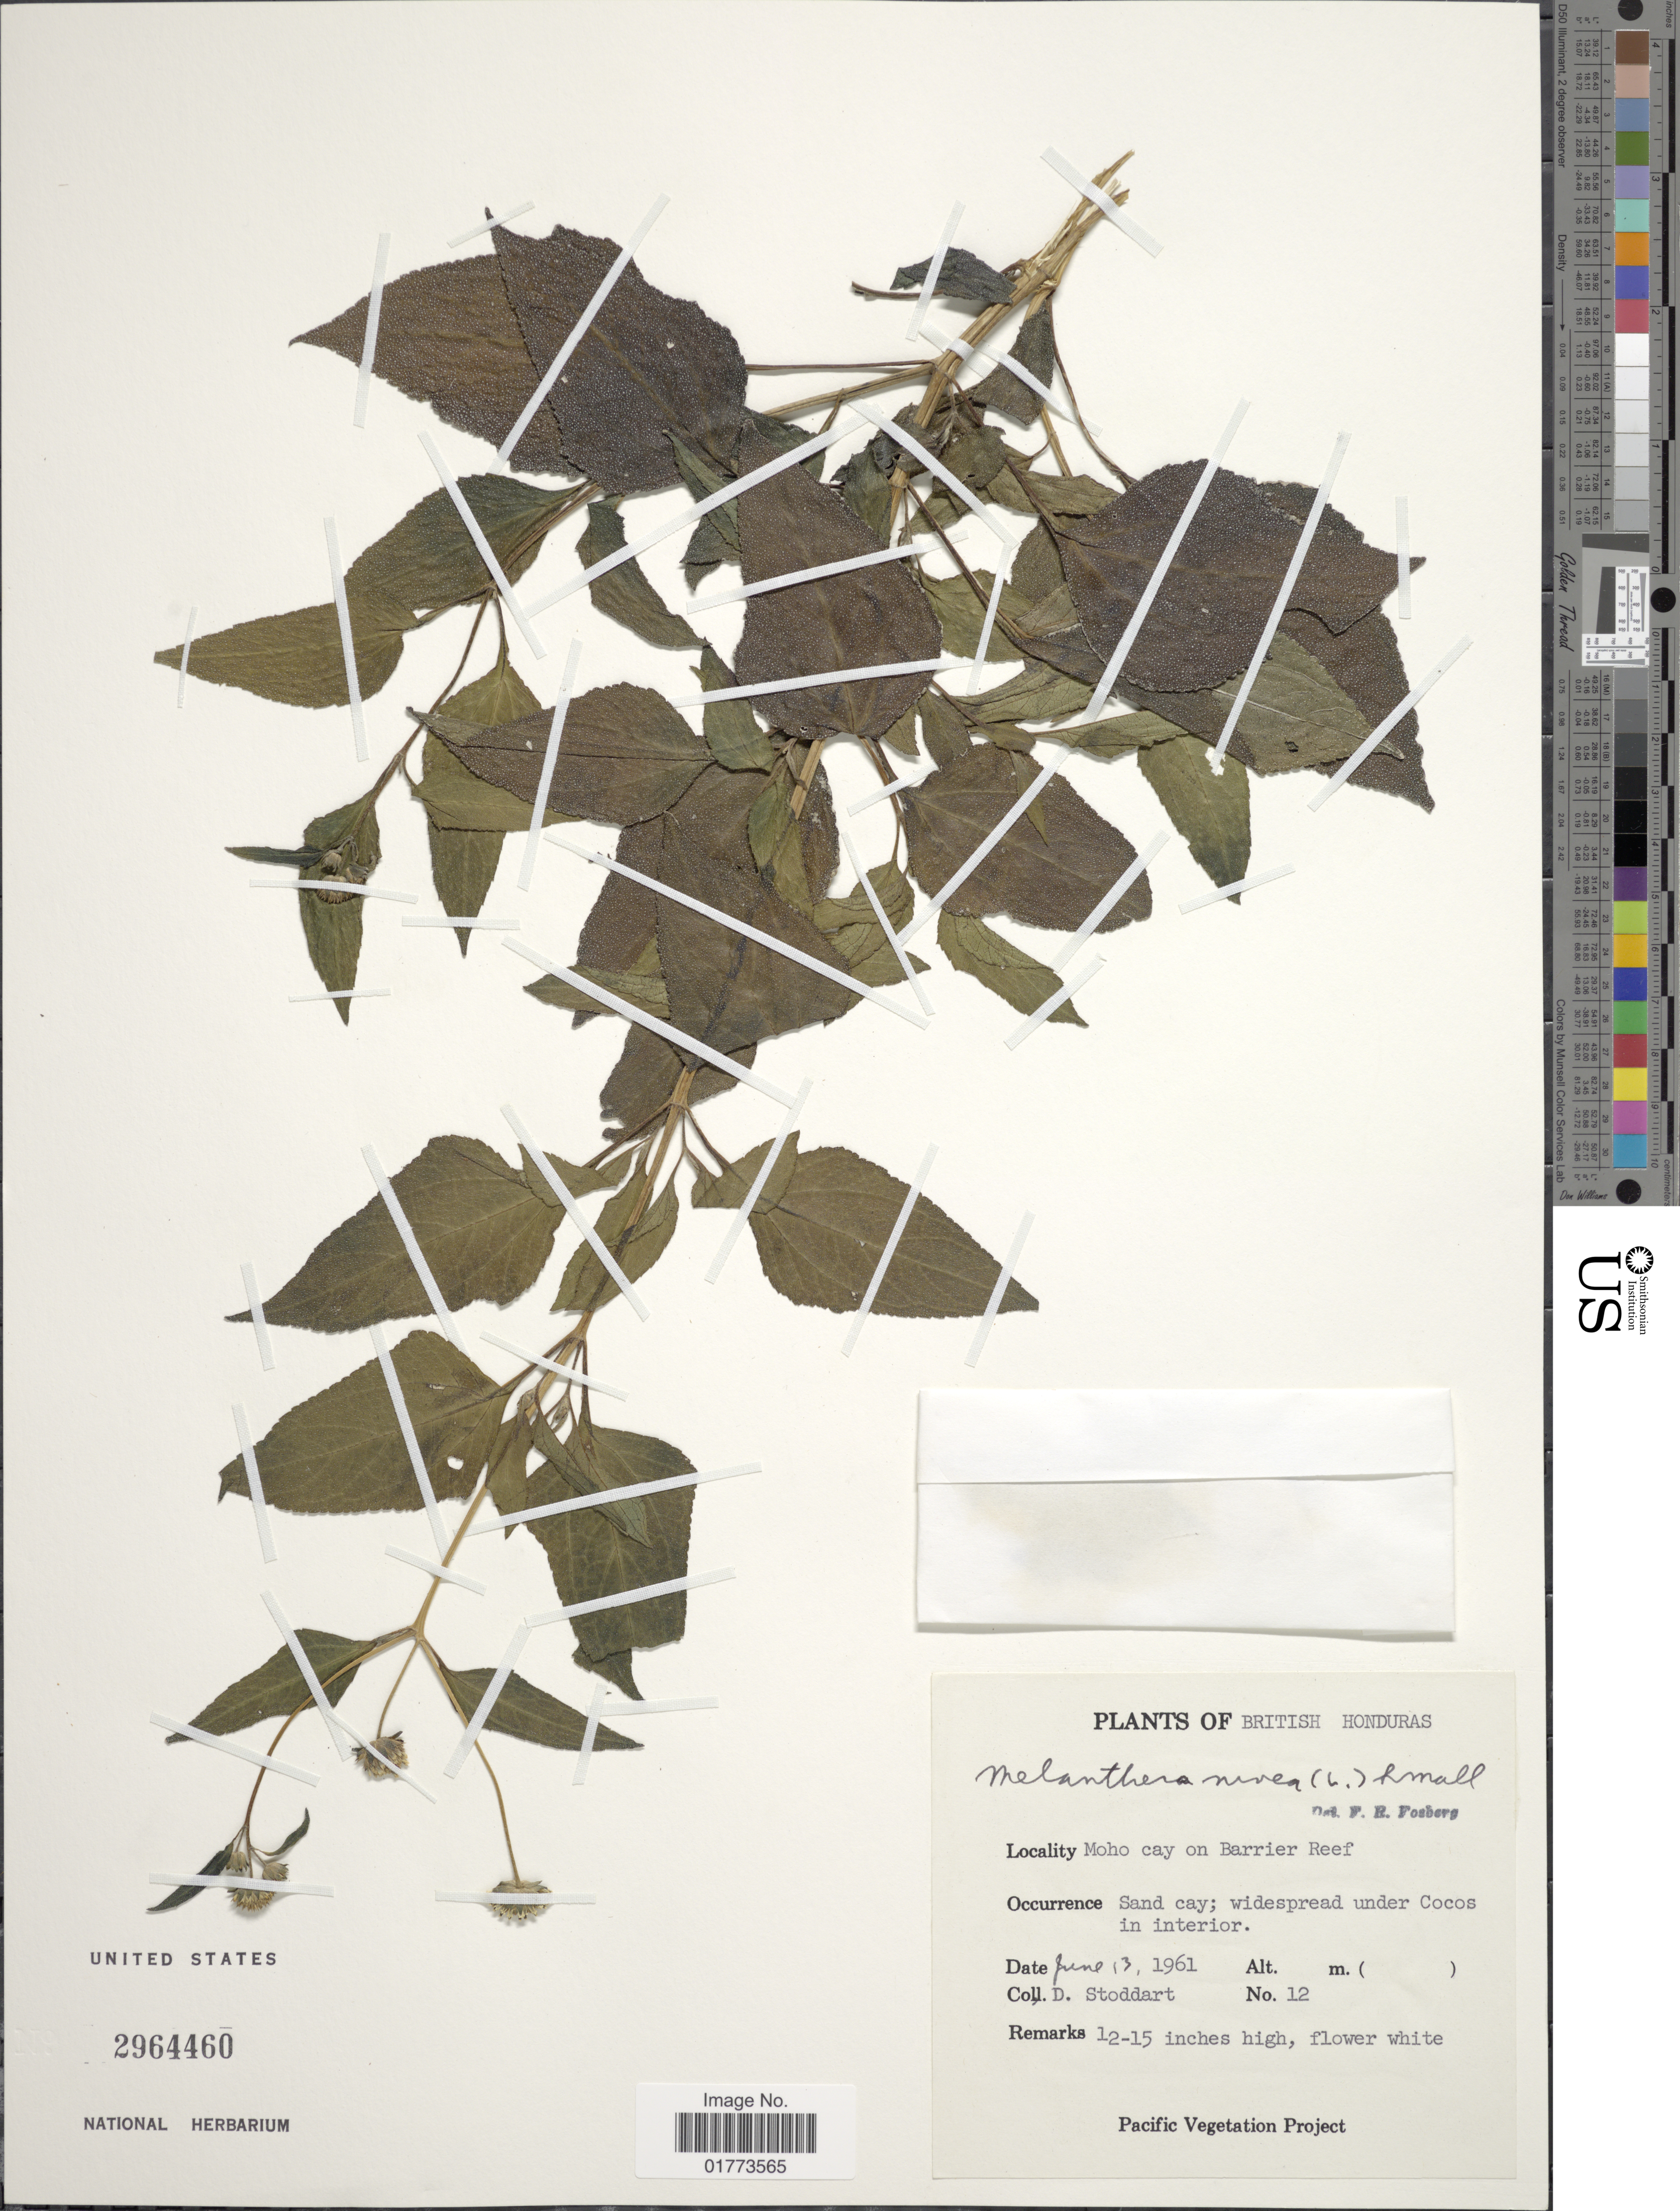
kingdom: Plantae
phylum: Tracheophyta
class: Magnoliopsida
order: Asterales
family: Asteraceae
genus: Melanthera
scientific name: Melanthera nivea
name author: (L.) Small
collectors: D. Stoddart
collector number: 12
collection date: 1961-06-13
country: Belize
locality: British Honduras, Moho cay on Barrier Reef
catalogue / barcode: US 2964460